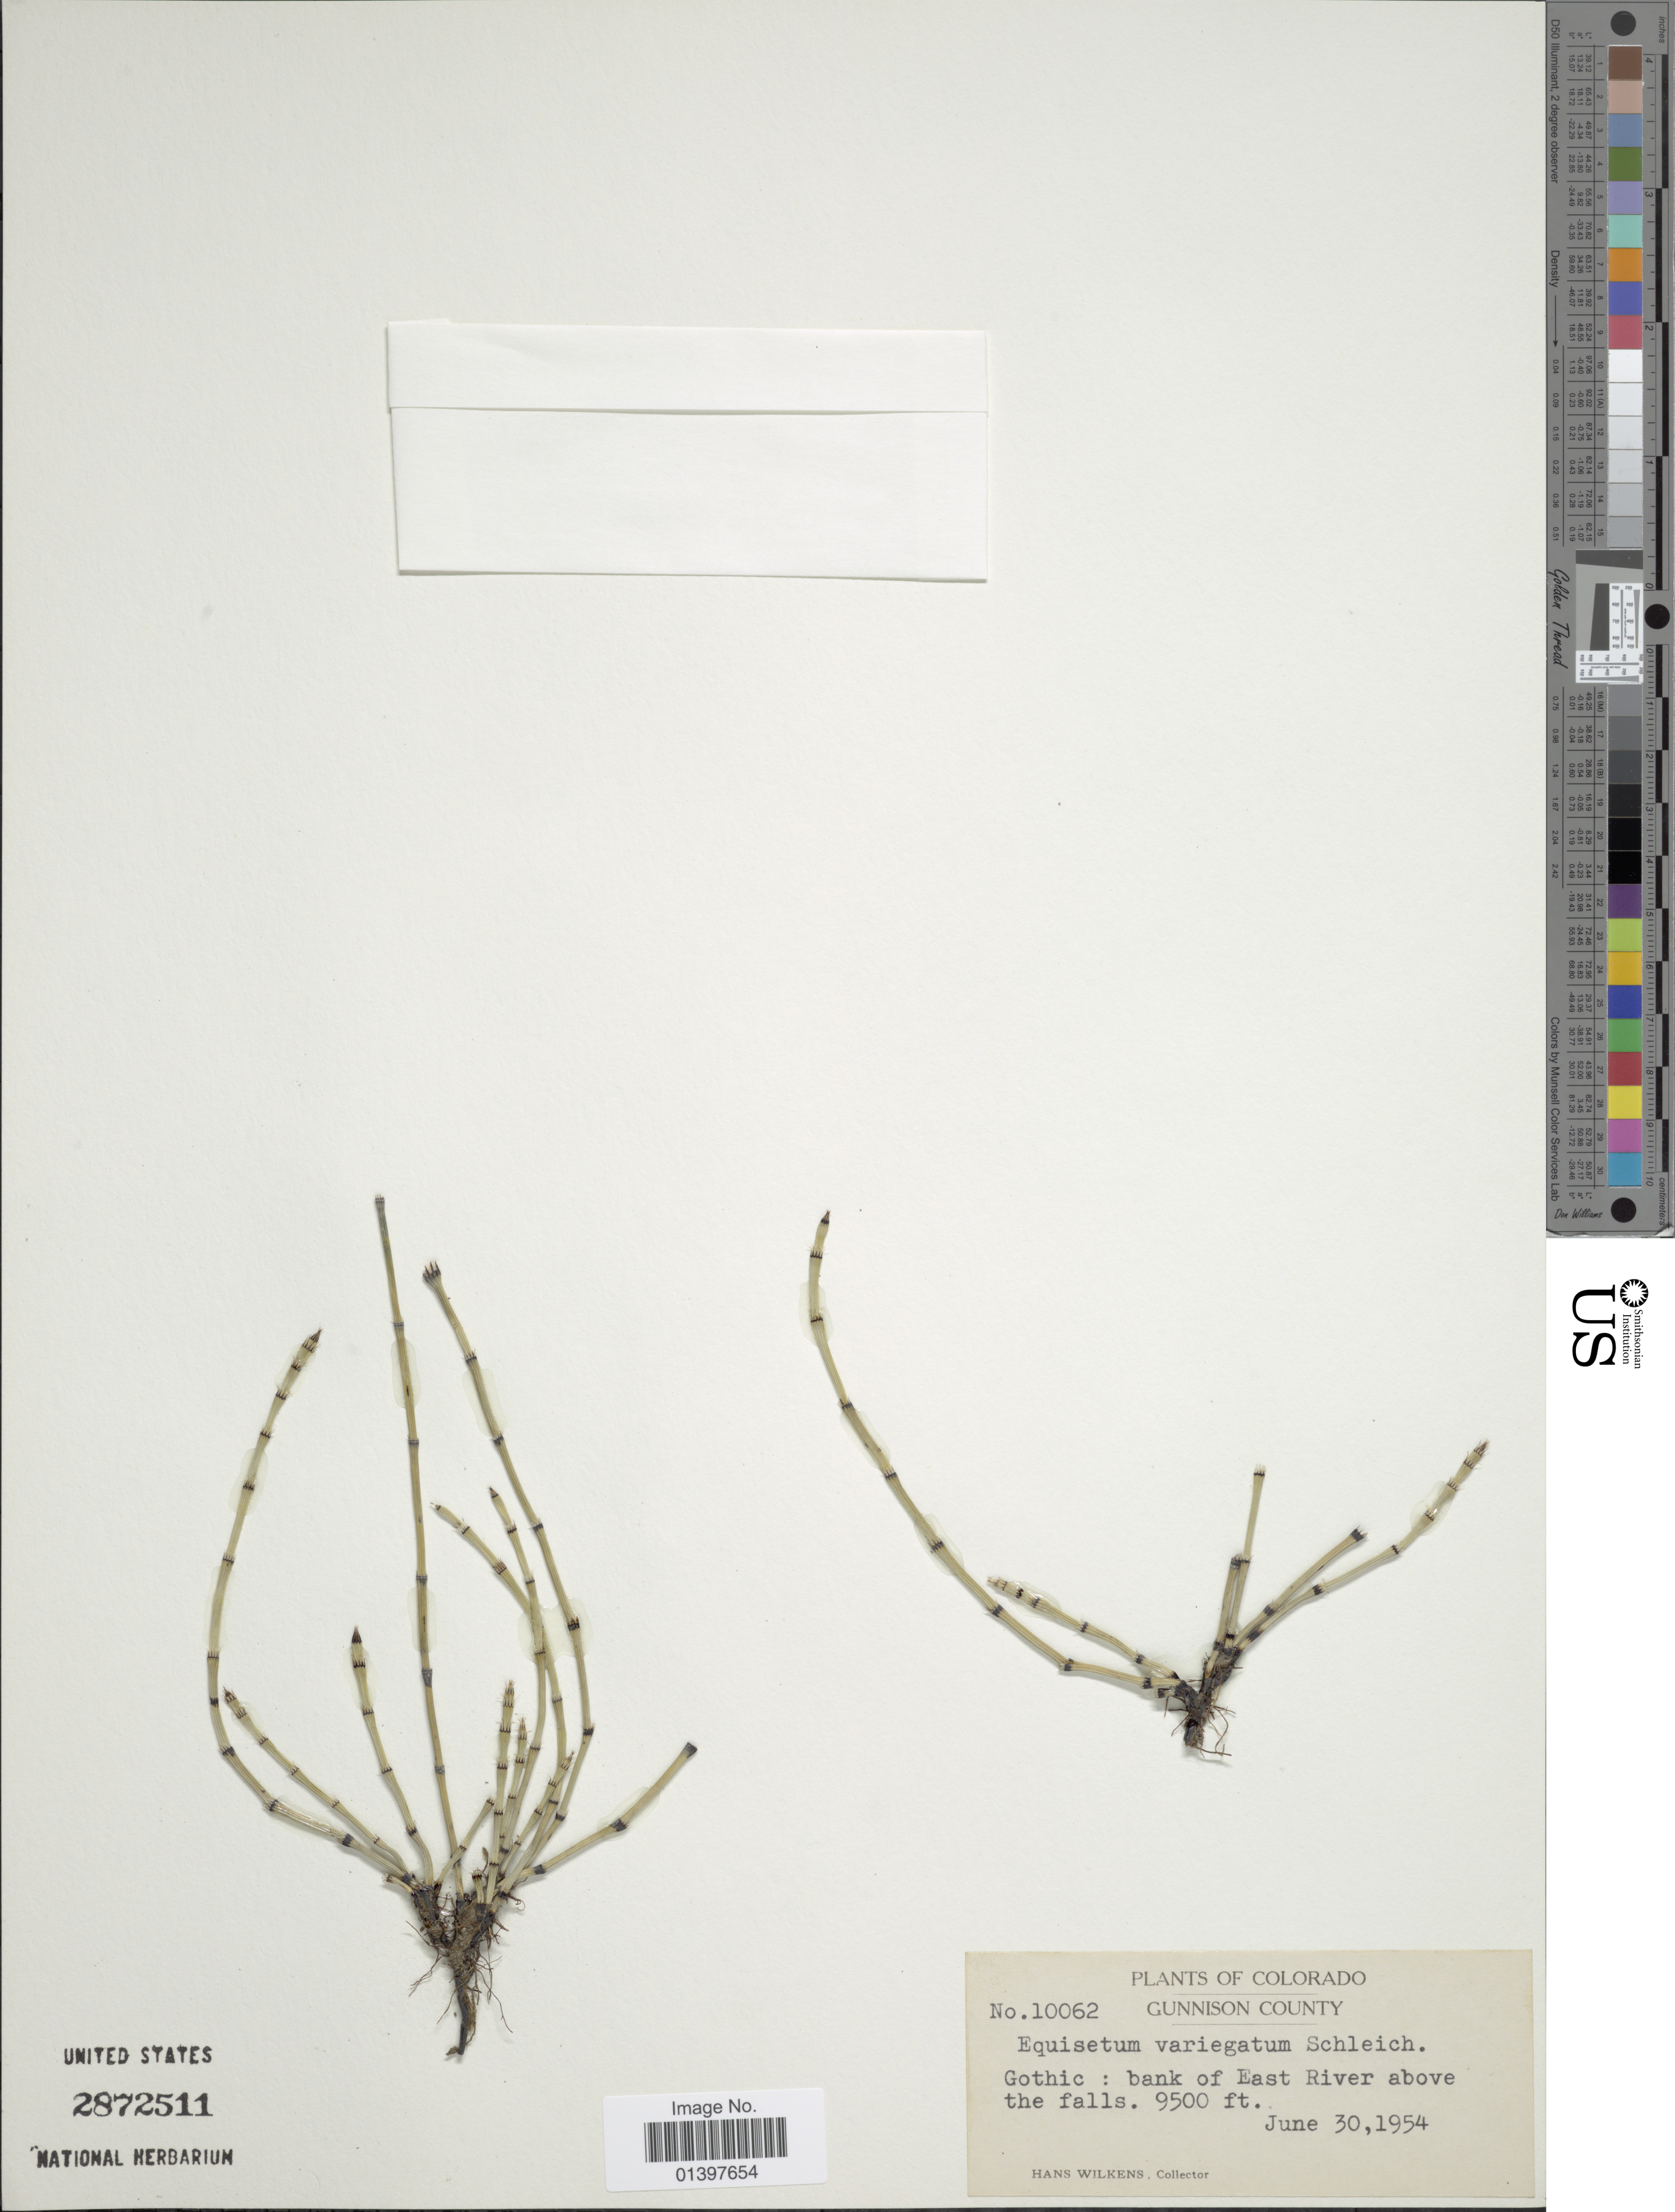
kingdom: Plantae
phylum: Tracheophyta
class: Polypodiopsida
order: Equisetales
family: Equisetaceae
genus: Equisetum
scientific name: Equisetum variegatum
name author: Schleich. ex F. Weber & D. Mohr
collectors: H. Wilkens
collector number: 10062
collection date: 1954-06-30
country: United States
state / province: Colorado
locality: Gunnison County, Gothic: bank of east river above the falls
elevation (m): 2896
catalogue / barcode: US 2872511